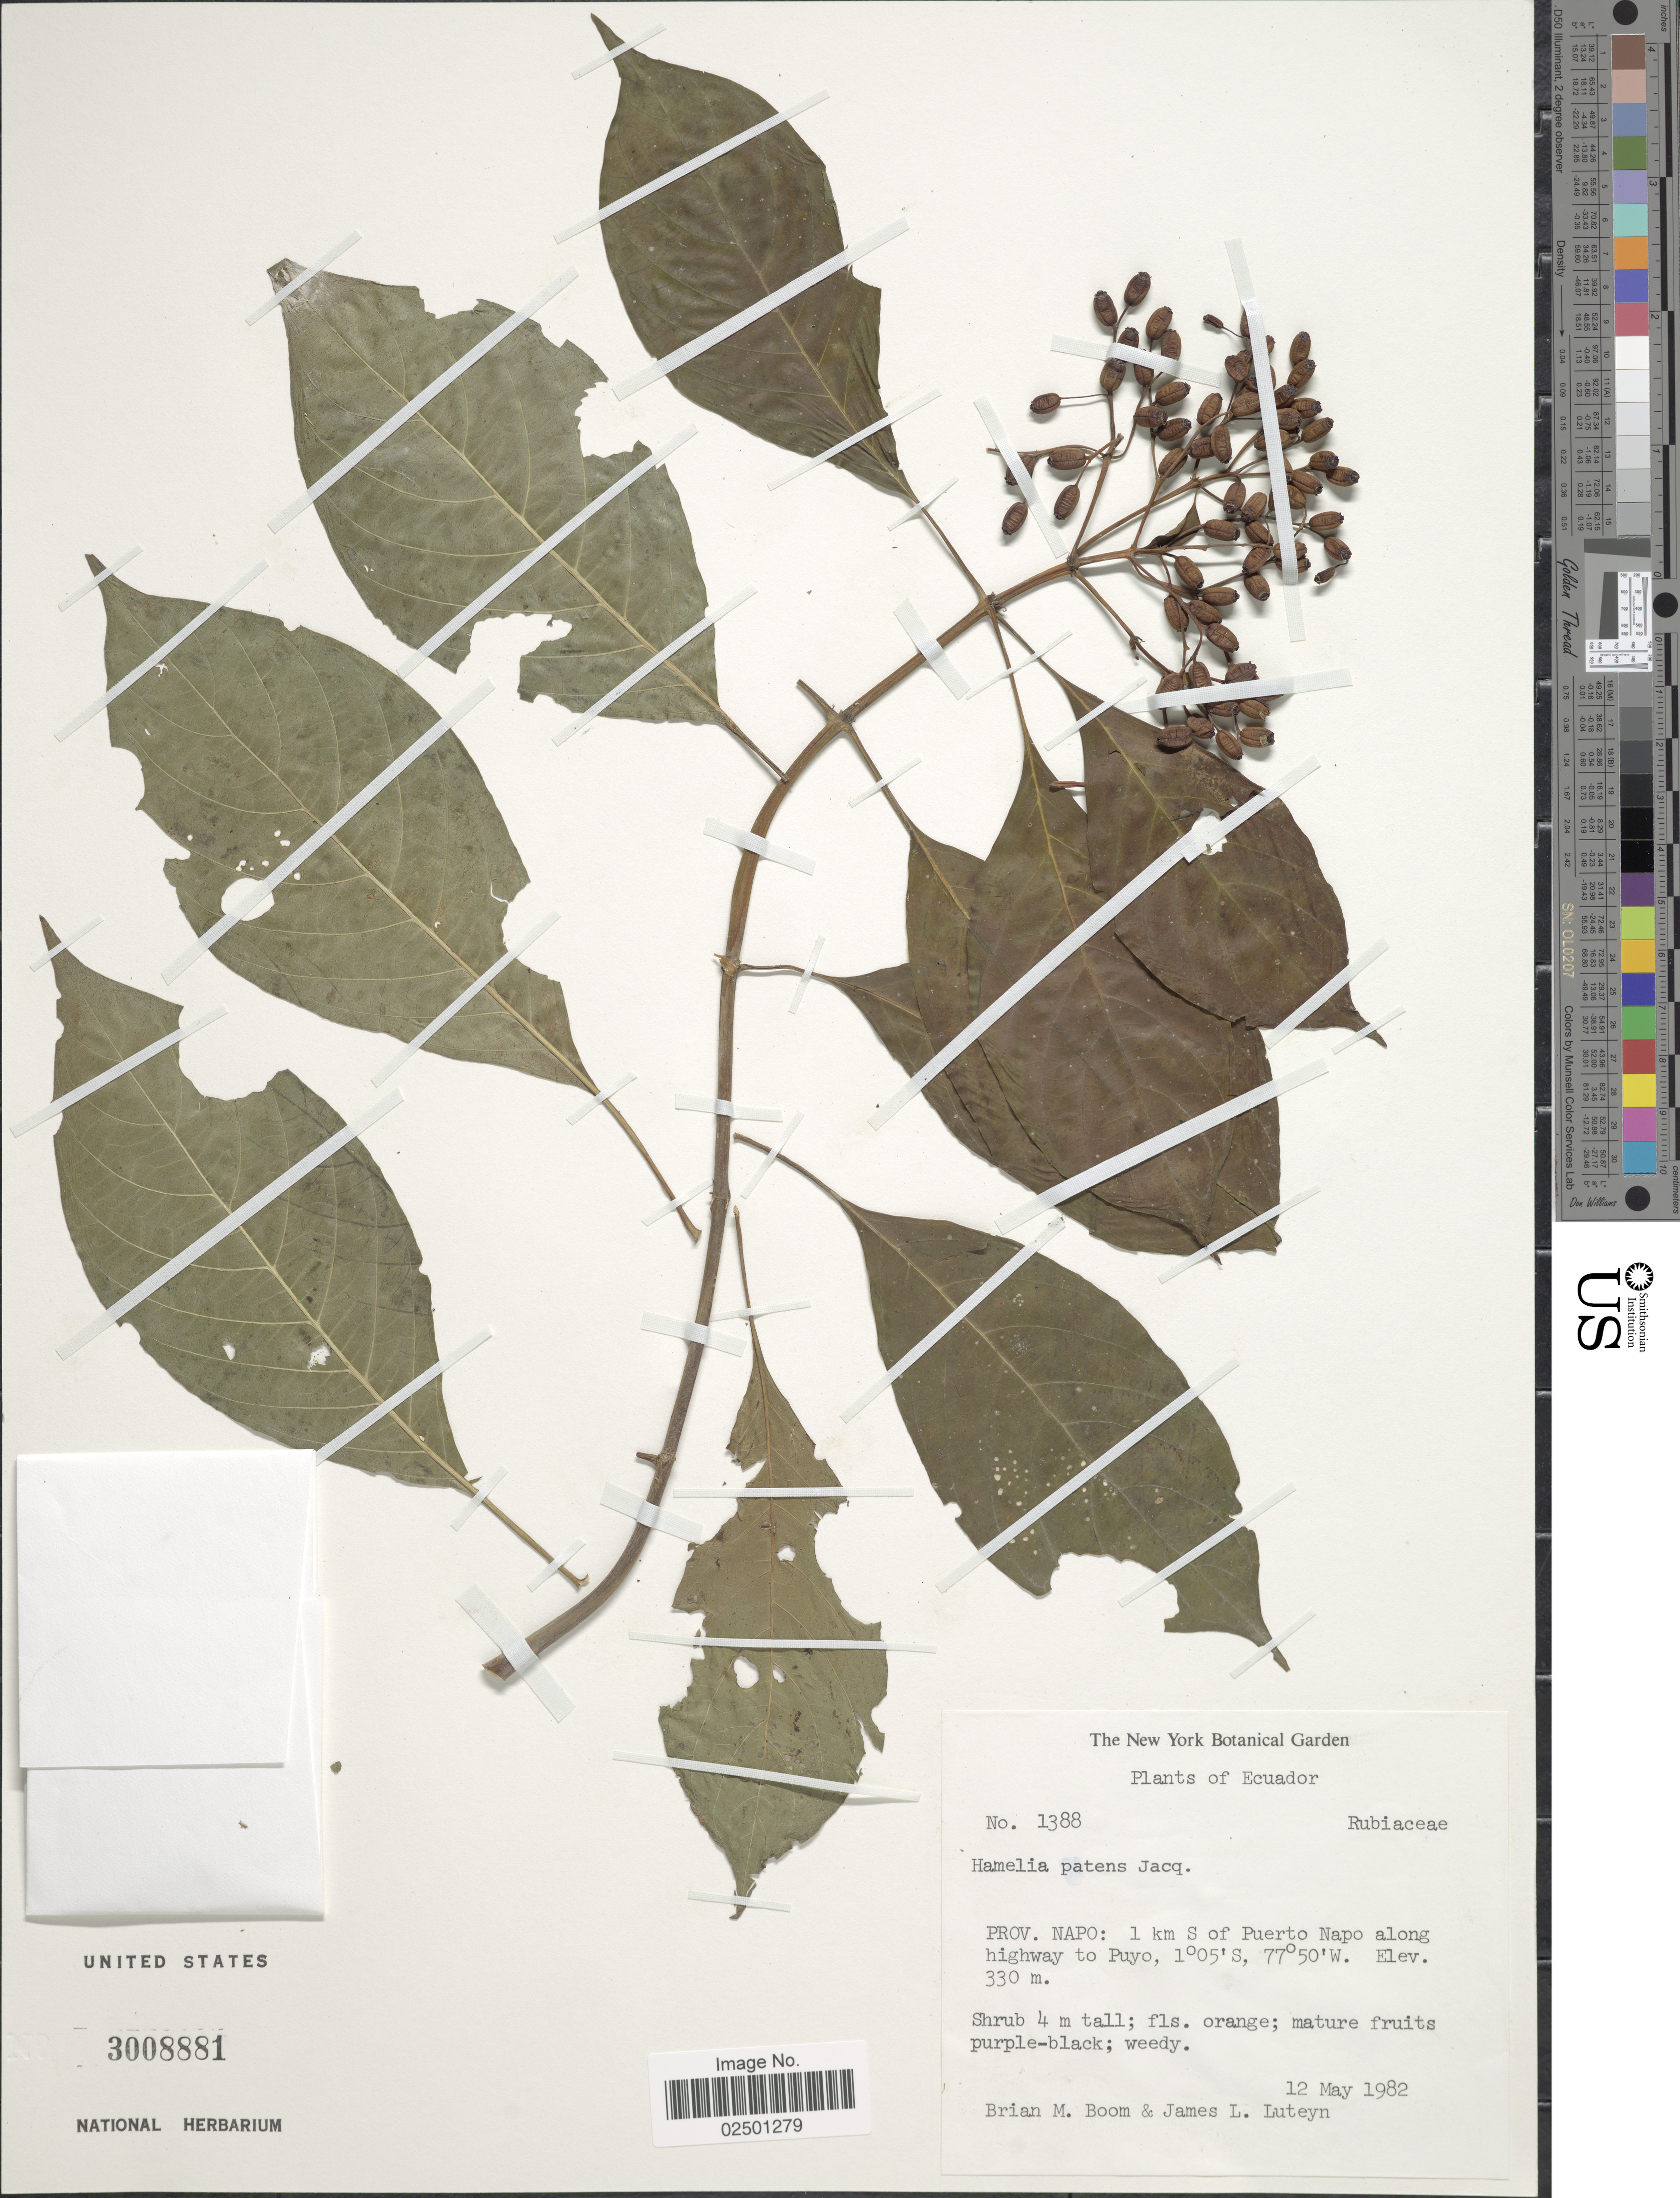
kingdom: Plantae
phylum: Tracheophyta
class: Magnoliopsida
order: Gentianales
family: Rubiaceae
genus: Hamelia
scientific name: Hamelia patens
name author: Jacq.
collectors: B. M. Boom & J. L. Luteyn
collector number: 1388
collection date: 1982-05-12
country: Ecuador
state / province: Napo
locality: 1 km S of Puerto Napo along highway to Puyo.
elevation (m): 330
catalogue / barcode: US 3008881